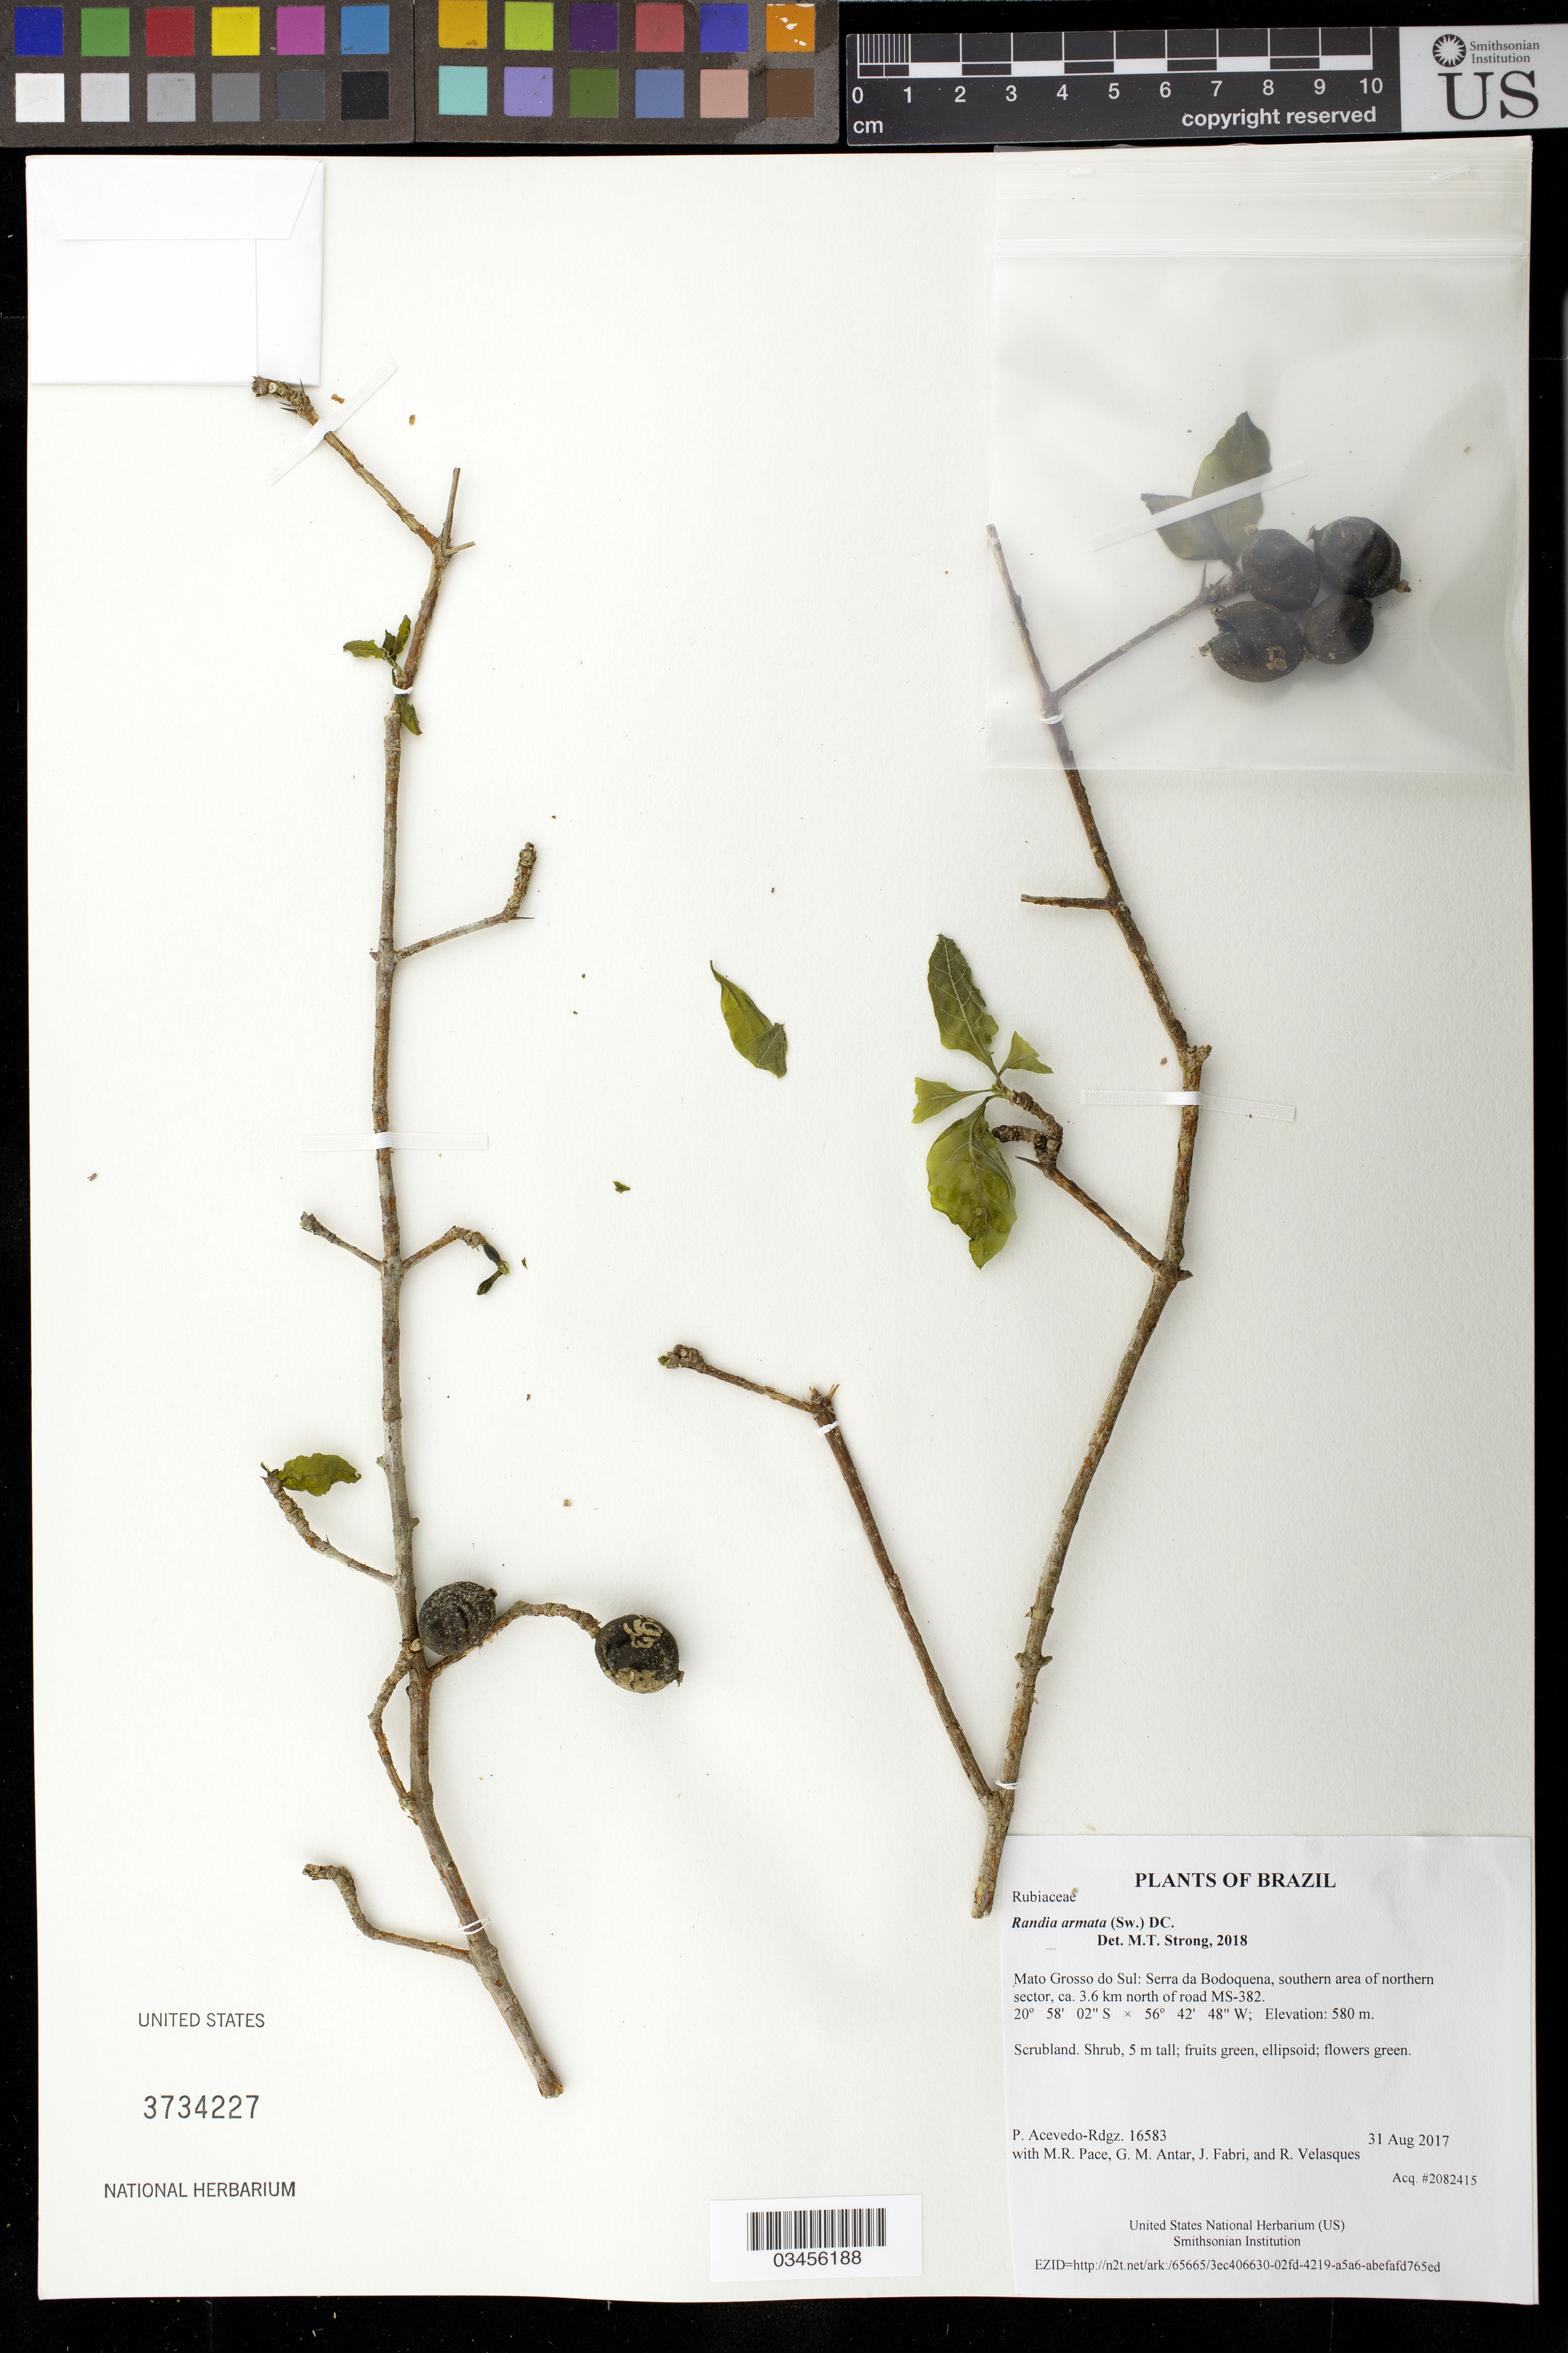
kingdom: Plantae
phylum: Tracheophyta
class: Magnoliopsida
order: Gentianales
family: Rubiaceae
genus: Randia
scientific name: Randia armata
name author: (Sw.) DC.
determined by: Strong, Mark T., (BOT), Smithsonian Institution - National Museum of Natural History (UNITED STATES)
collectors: P. Acevedo-Rodr., M. R. Pace, G. M. Antar, J. Fabri & R. Velasques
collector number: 16583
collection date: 2017-08-31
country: Brazil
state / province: Mato Grosso do Sul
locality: Serra da Bodoquena, southern area of northern sector, ca. 3.6 km north of road MS-382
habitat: Scrubland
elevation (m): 580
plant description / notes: US, NY, MO, K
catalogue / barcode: US 3734227